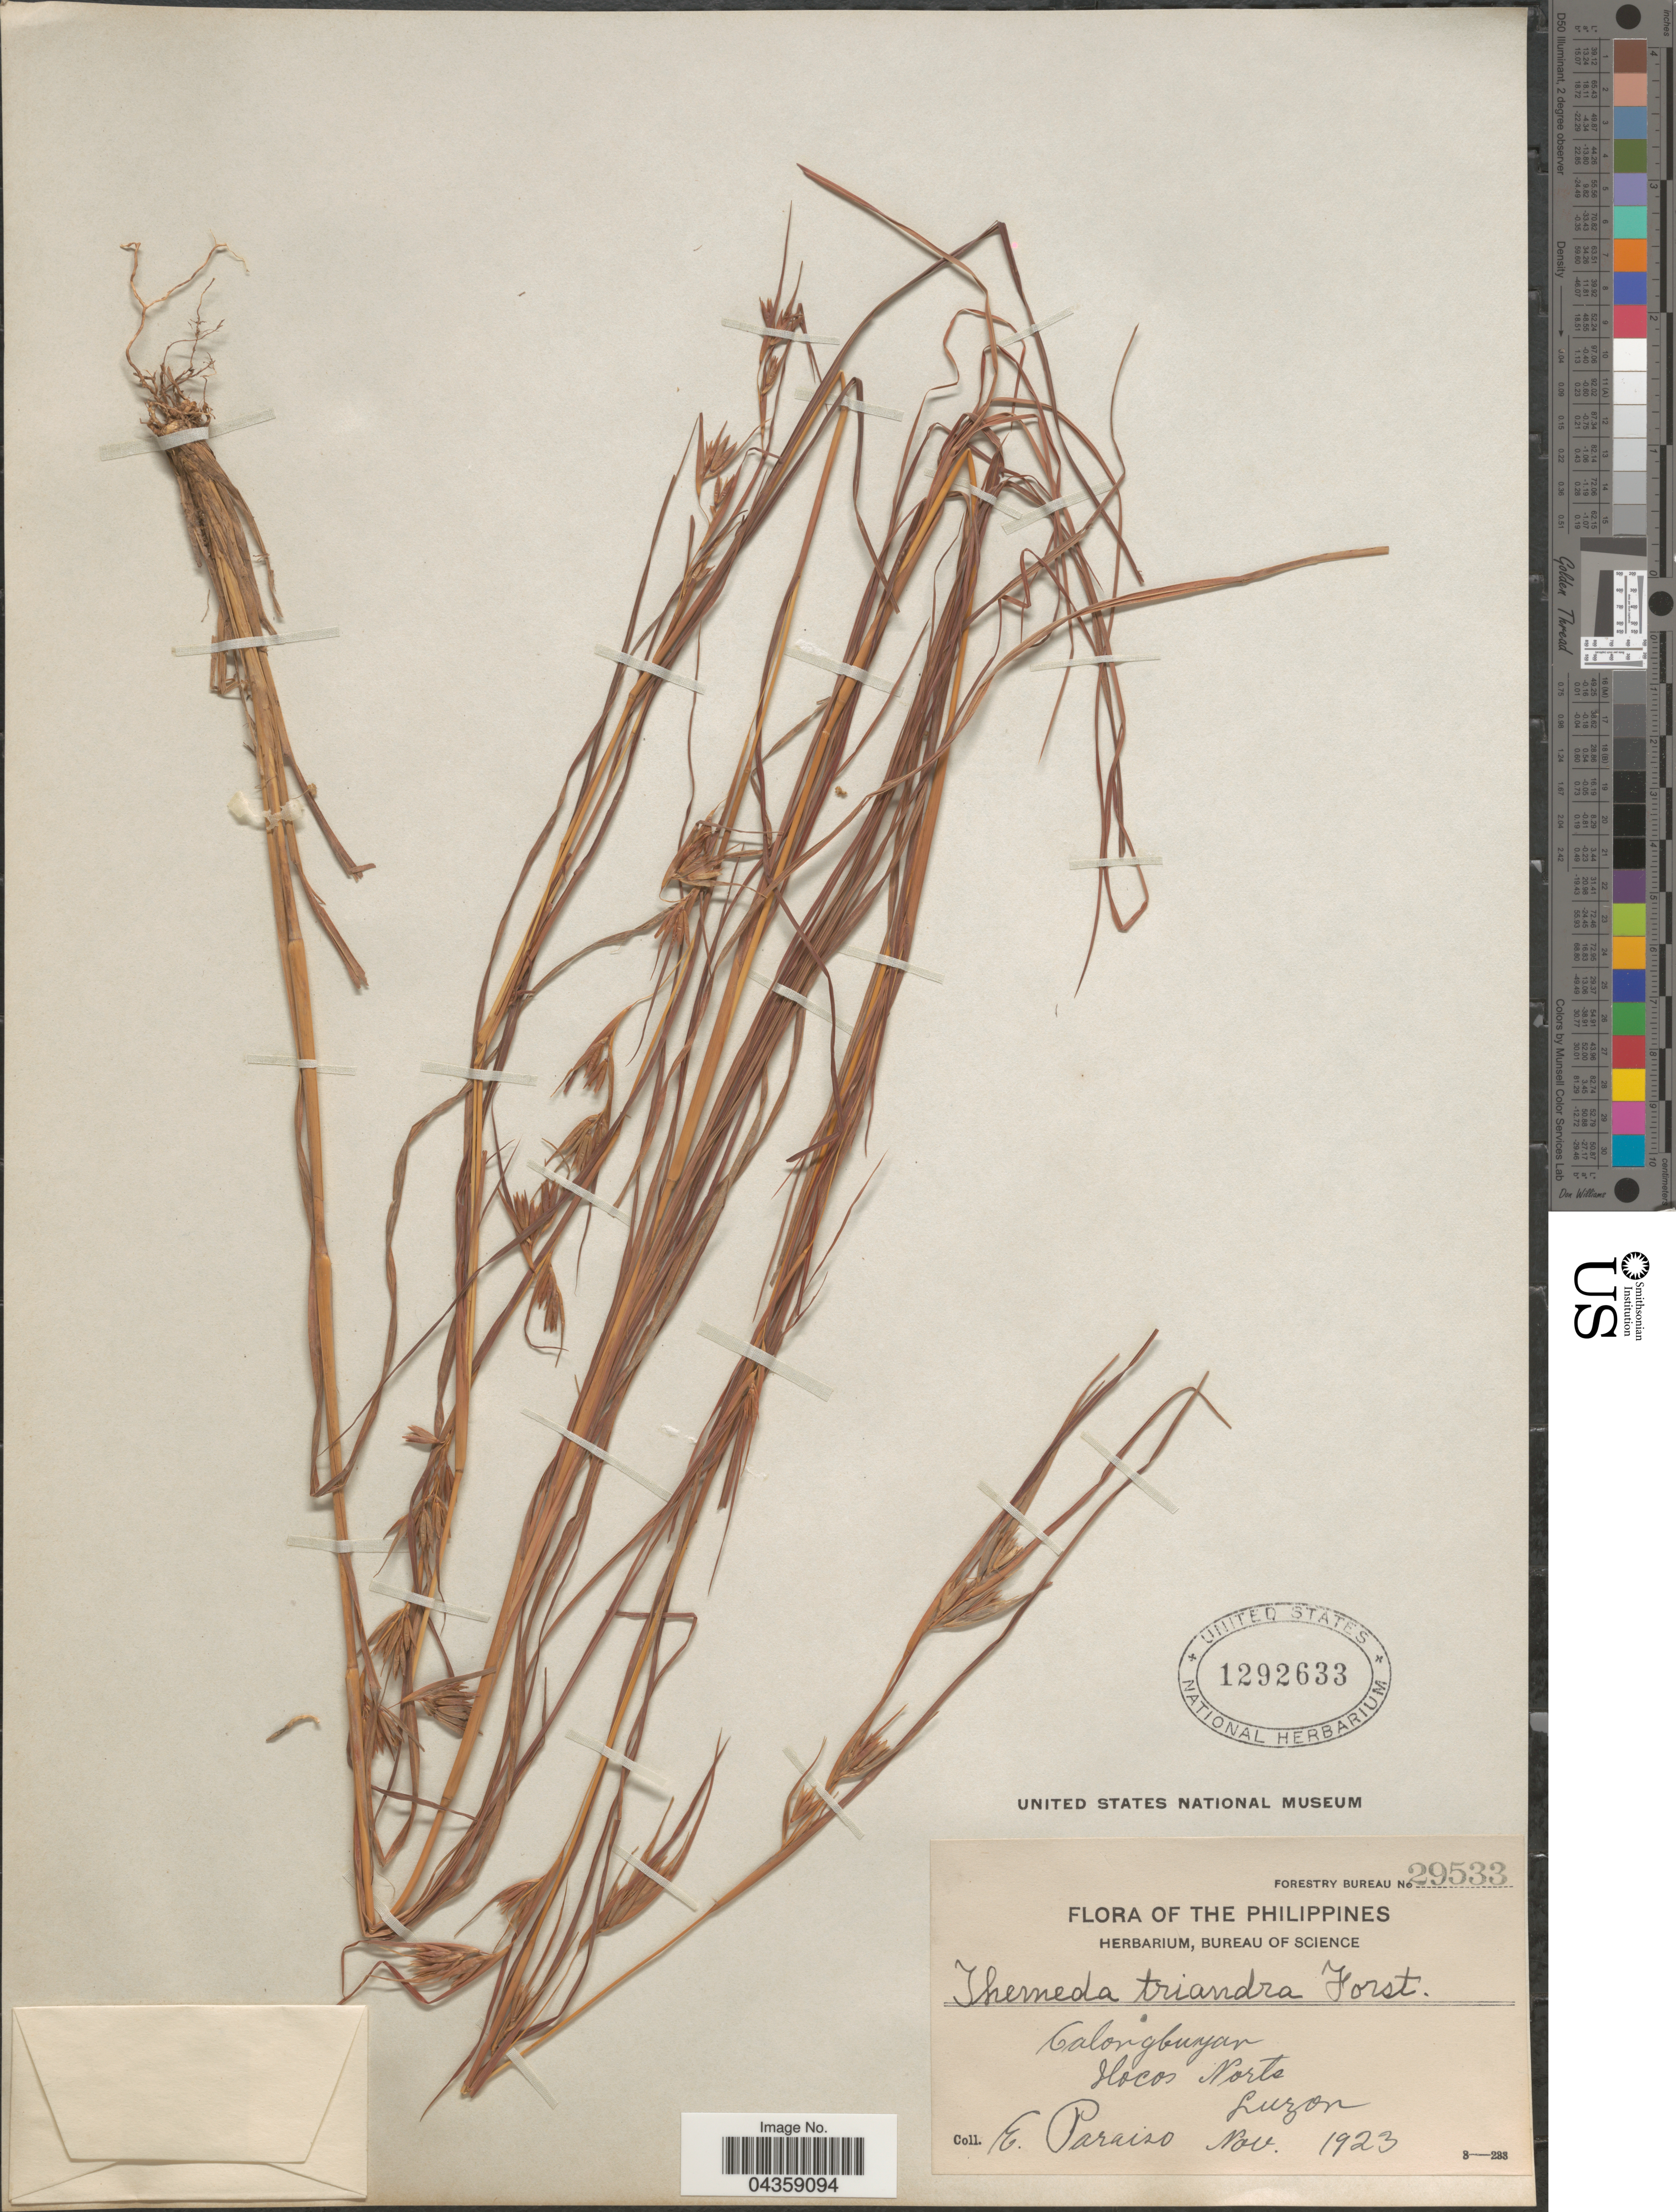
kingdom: Plantae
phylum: Tracheophyta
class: Liliopsida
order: Poales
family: Poaceae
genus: Themeda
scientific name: Themeda triandra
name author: Forssk.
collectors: E. Paraiso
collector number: Forestry Bureau 29533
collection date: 1923-11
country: Philippines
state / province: Ilocos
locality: Calongbuyan. Ilocos Norte. Luzon.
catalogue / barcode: US 1292633